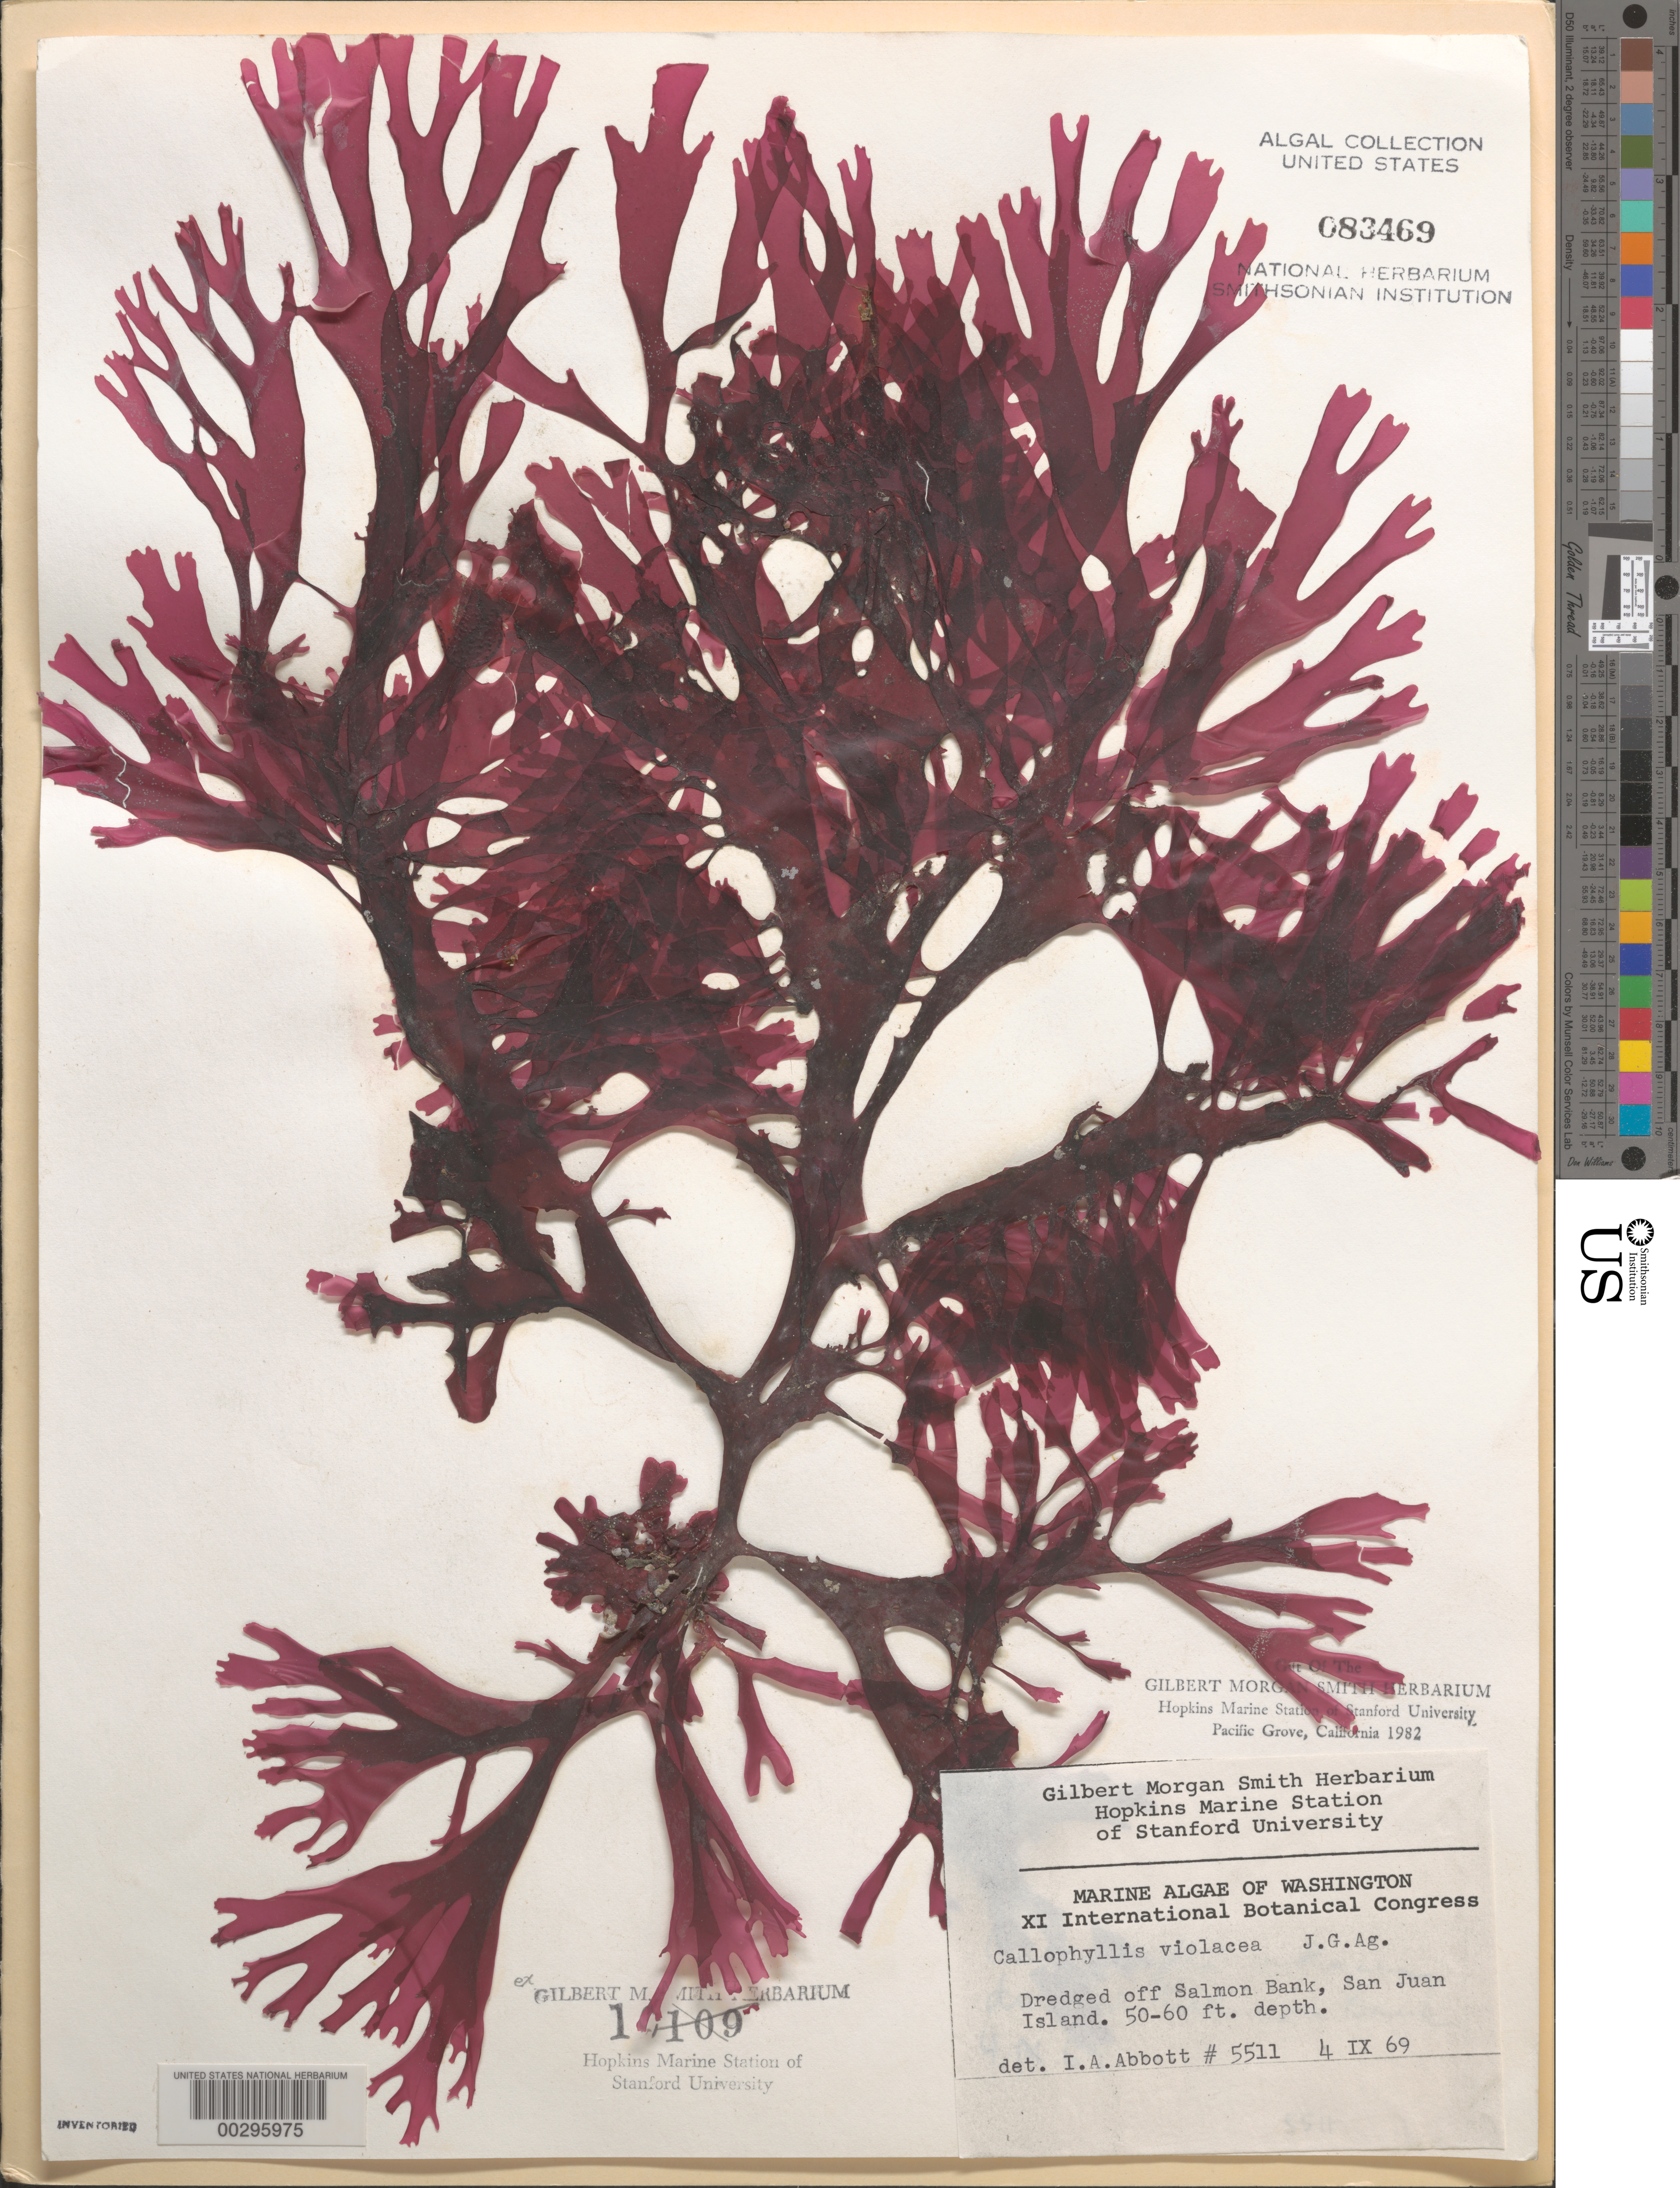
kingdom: Plantae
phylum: Rhodophyta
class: Florideophyceae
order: Gigartinales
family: Kallymeniaceae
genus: Callophyllis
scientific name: Callophyllis violacea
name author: J. Agardh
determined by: Abbott, Isabella A.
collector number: IAA 5511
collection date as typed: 04 Sep 1969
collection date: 1969-09-04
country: United States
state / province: Washington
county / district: San Juan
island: San Juan Island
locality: Off Salmon Bank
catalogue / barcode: US 83469